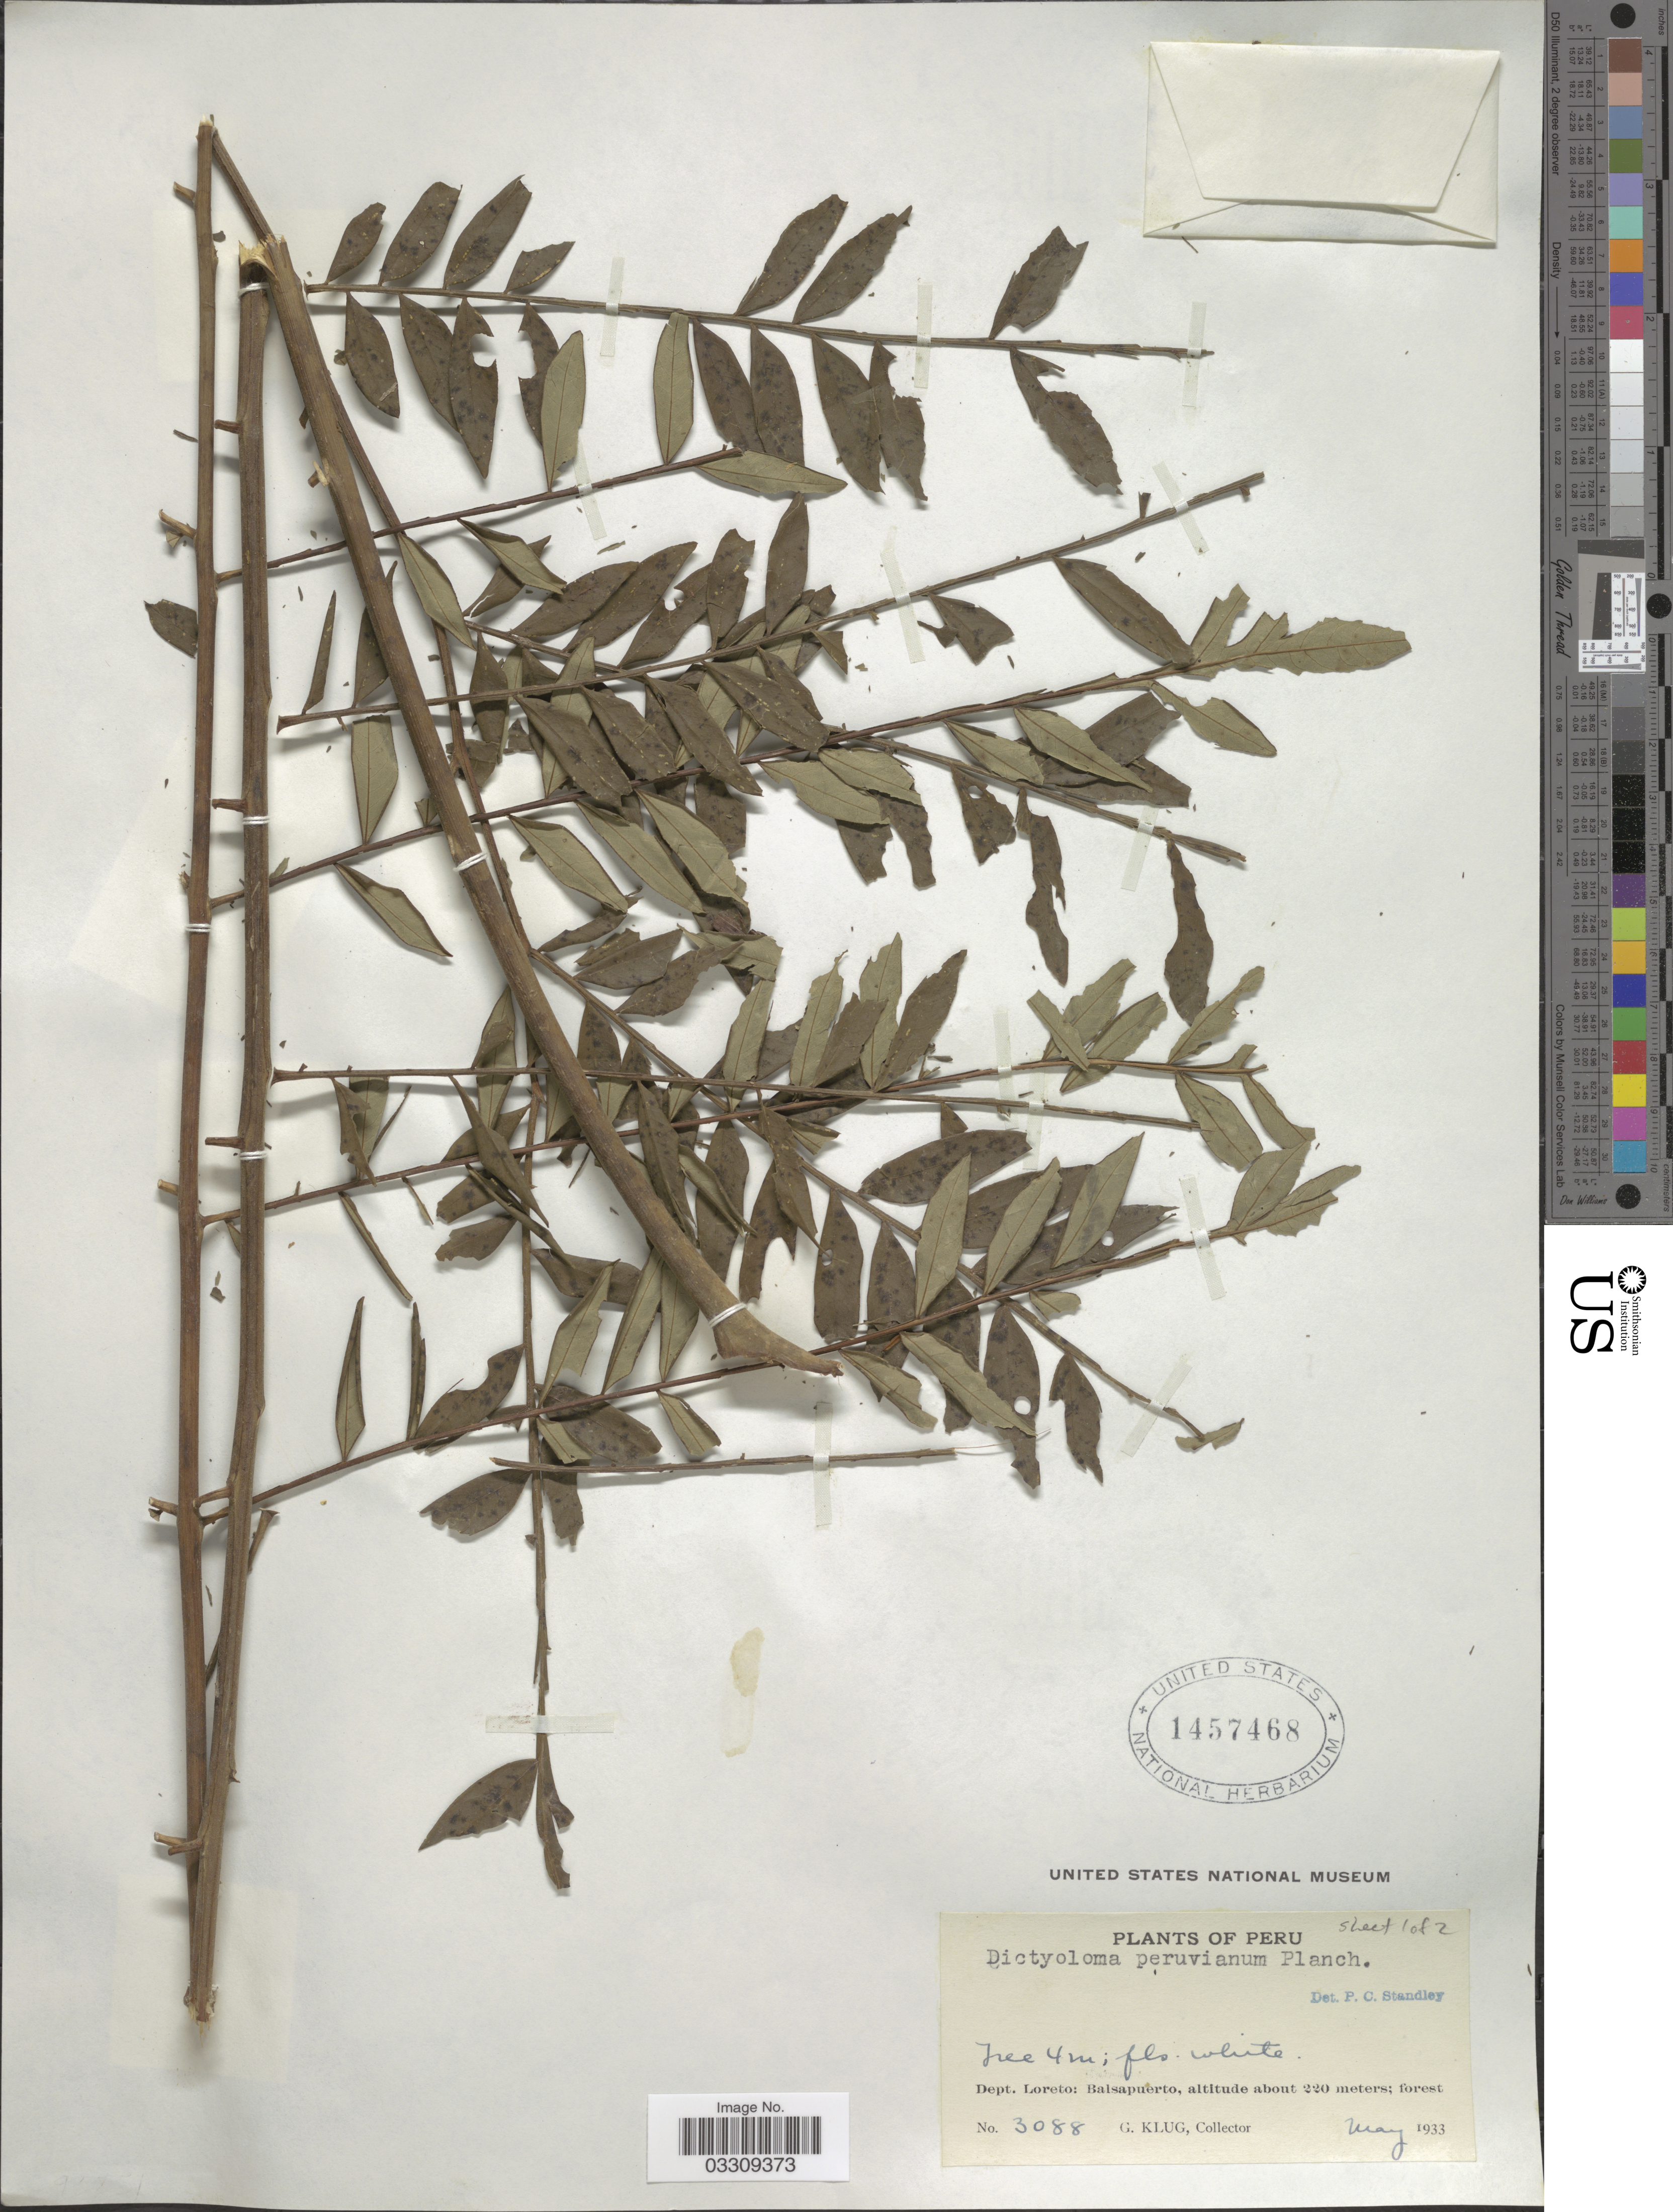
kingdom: Plantae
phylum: Tracheophyta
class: Magnoliopsida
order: Sapindales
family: Rutaceae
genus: Dictyoloma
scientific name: Dictyoloma peruvianum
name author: Planch.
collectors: G. Klug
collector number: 3088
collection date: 1933-05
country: Peru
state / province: Loreto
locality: Dept. Loreto: Balsapuerto.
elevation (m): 220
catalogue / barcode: US 1457468